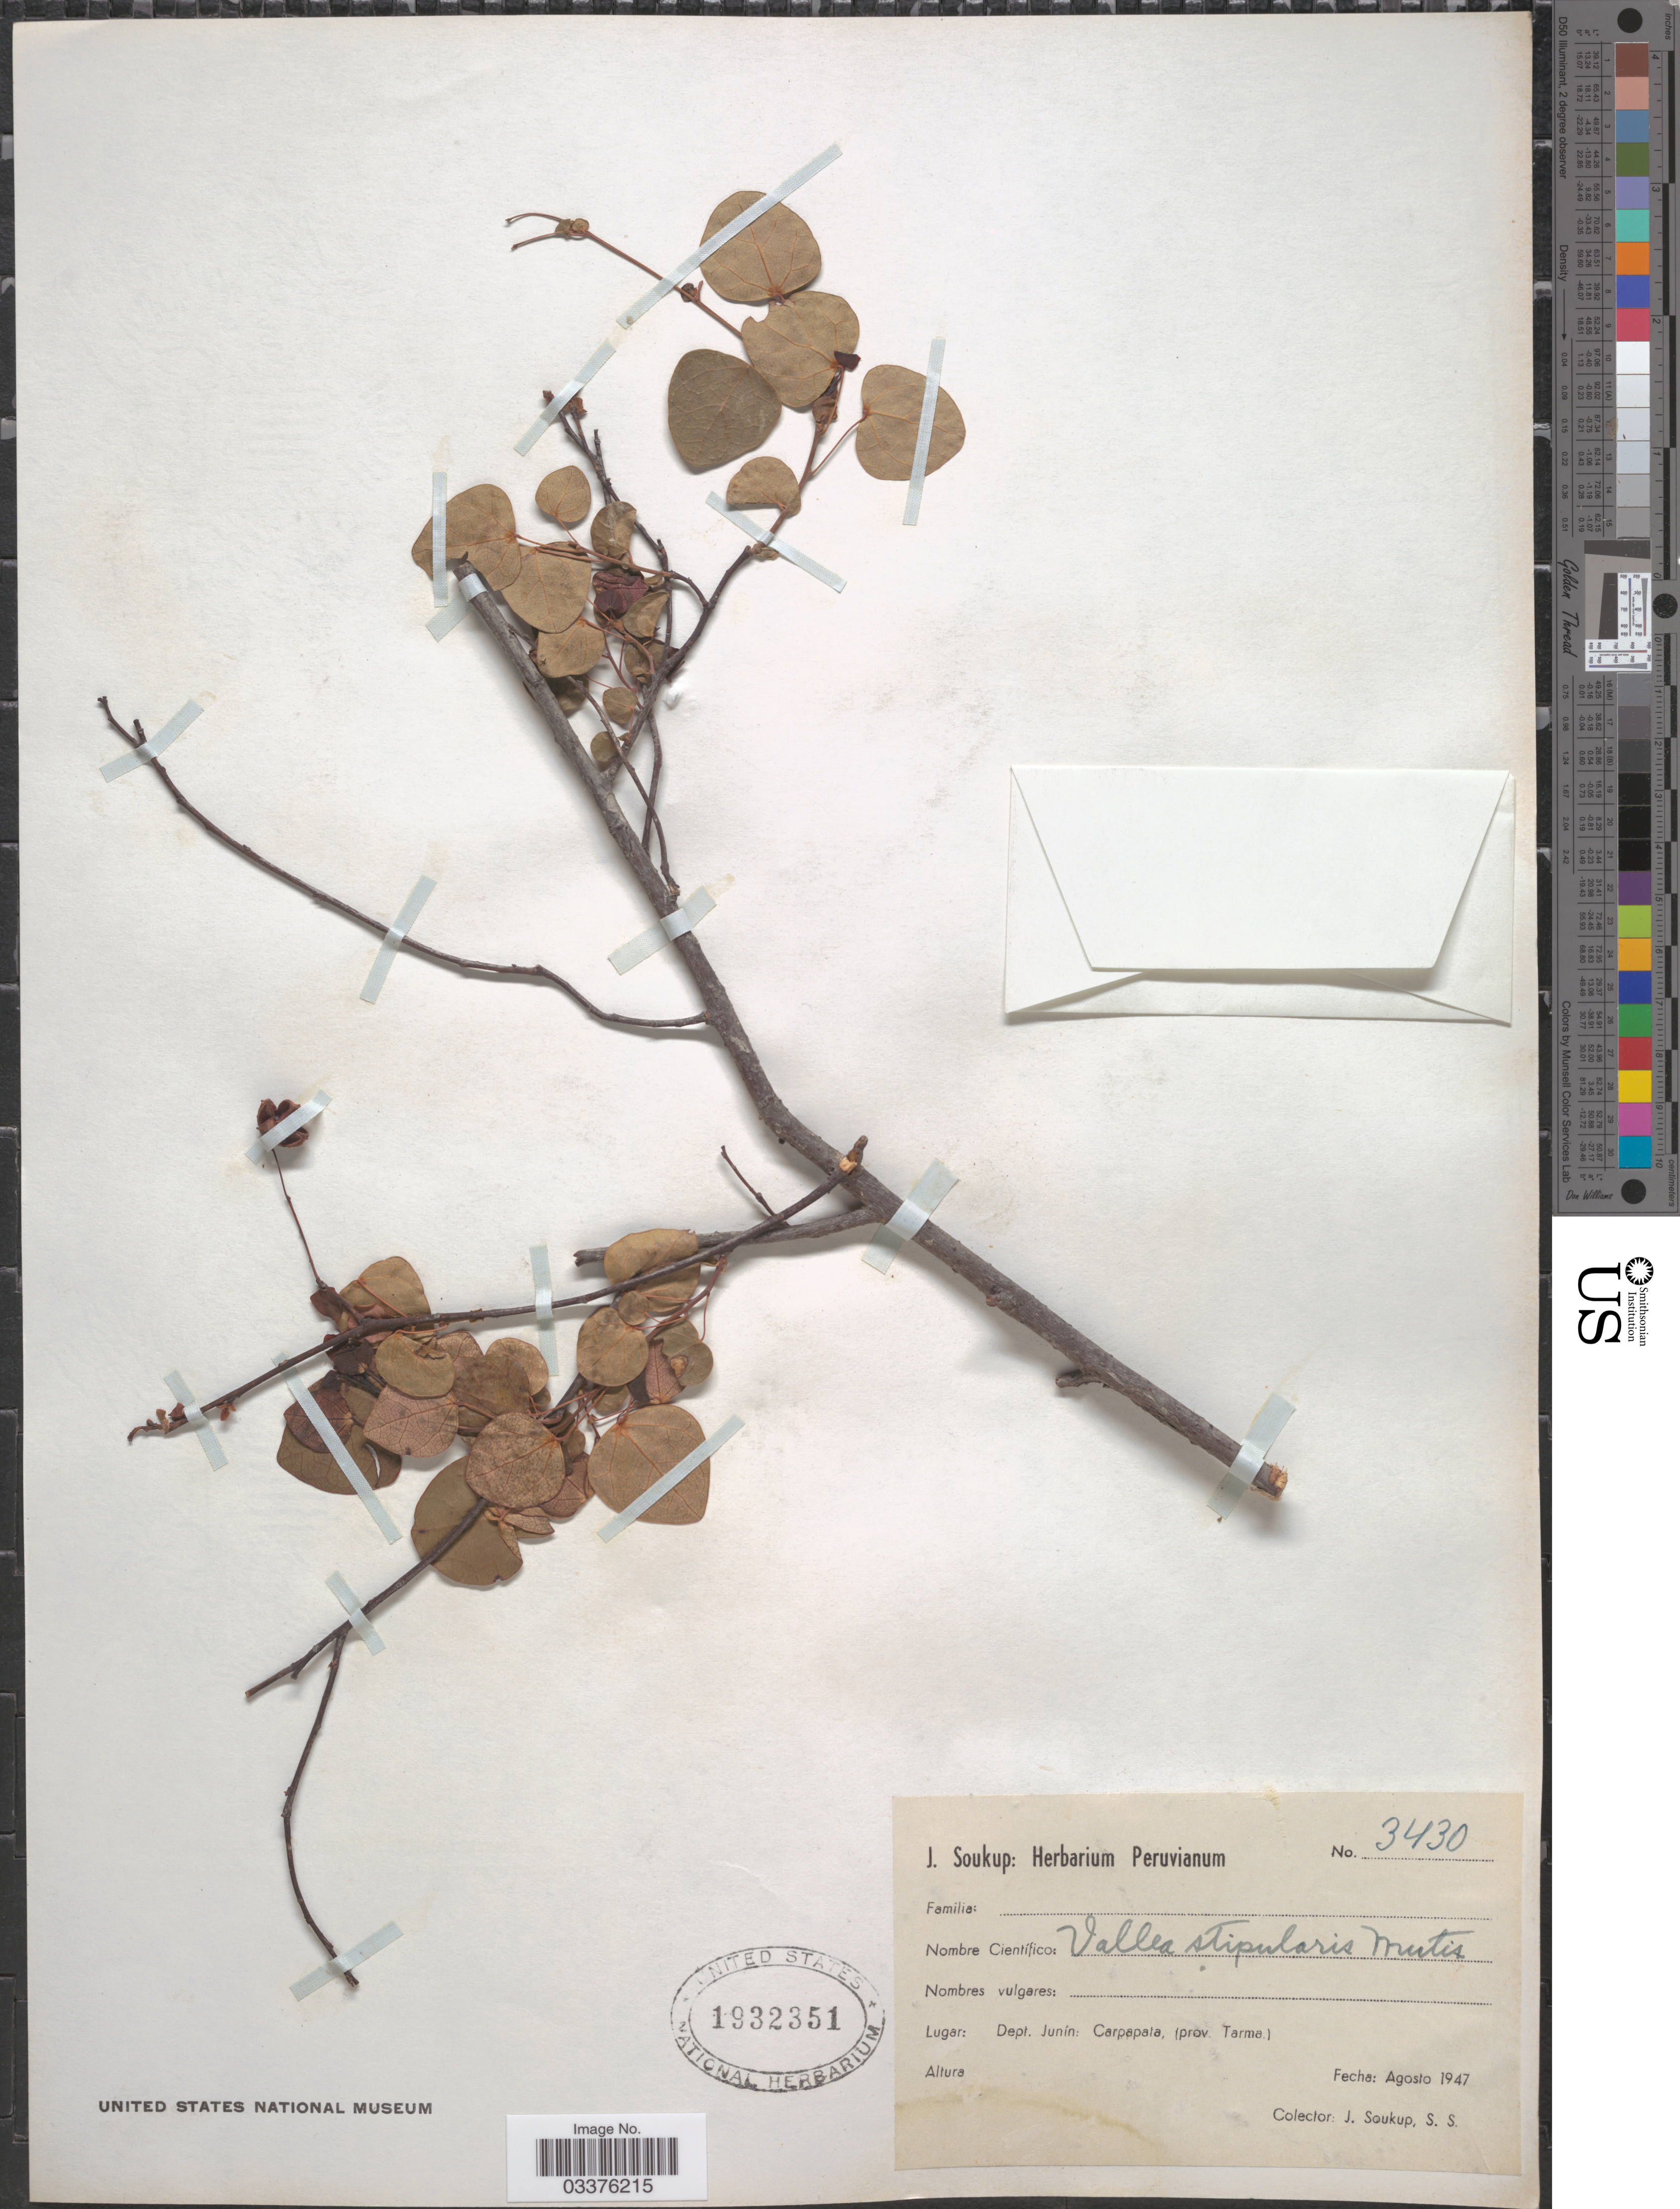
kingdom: Plantae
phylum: Tracheophyta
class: Magnoliopsida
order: Oxalidales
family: Elaeocarpaceae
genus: Vallea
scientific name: Vallea stipularis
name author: L. f.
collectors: J. Soukup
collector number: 3430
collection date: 1947-08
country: Peru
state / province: Junín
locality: Dept. Junín: Carpapata, (prov. Tarma).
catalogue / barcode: US 1932351